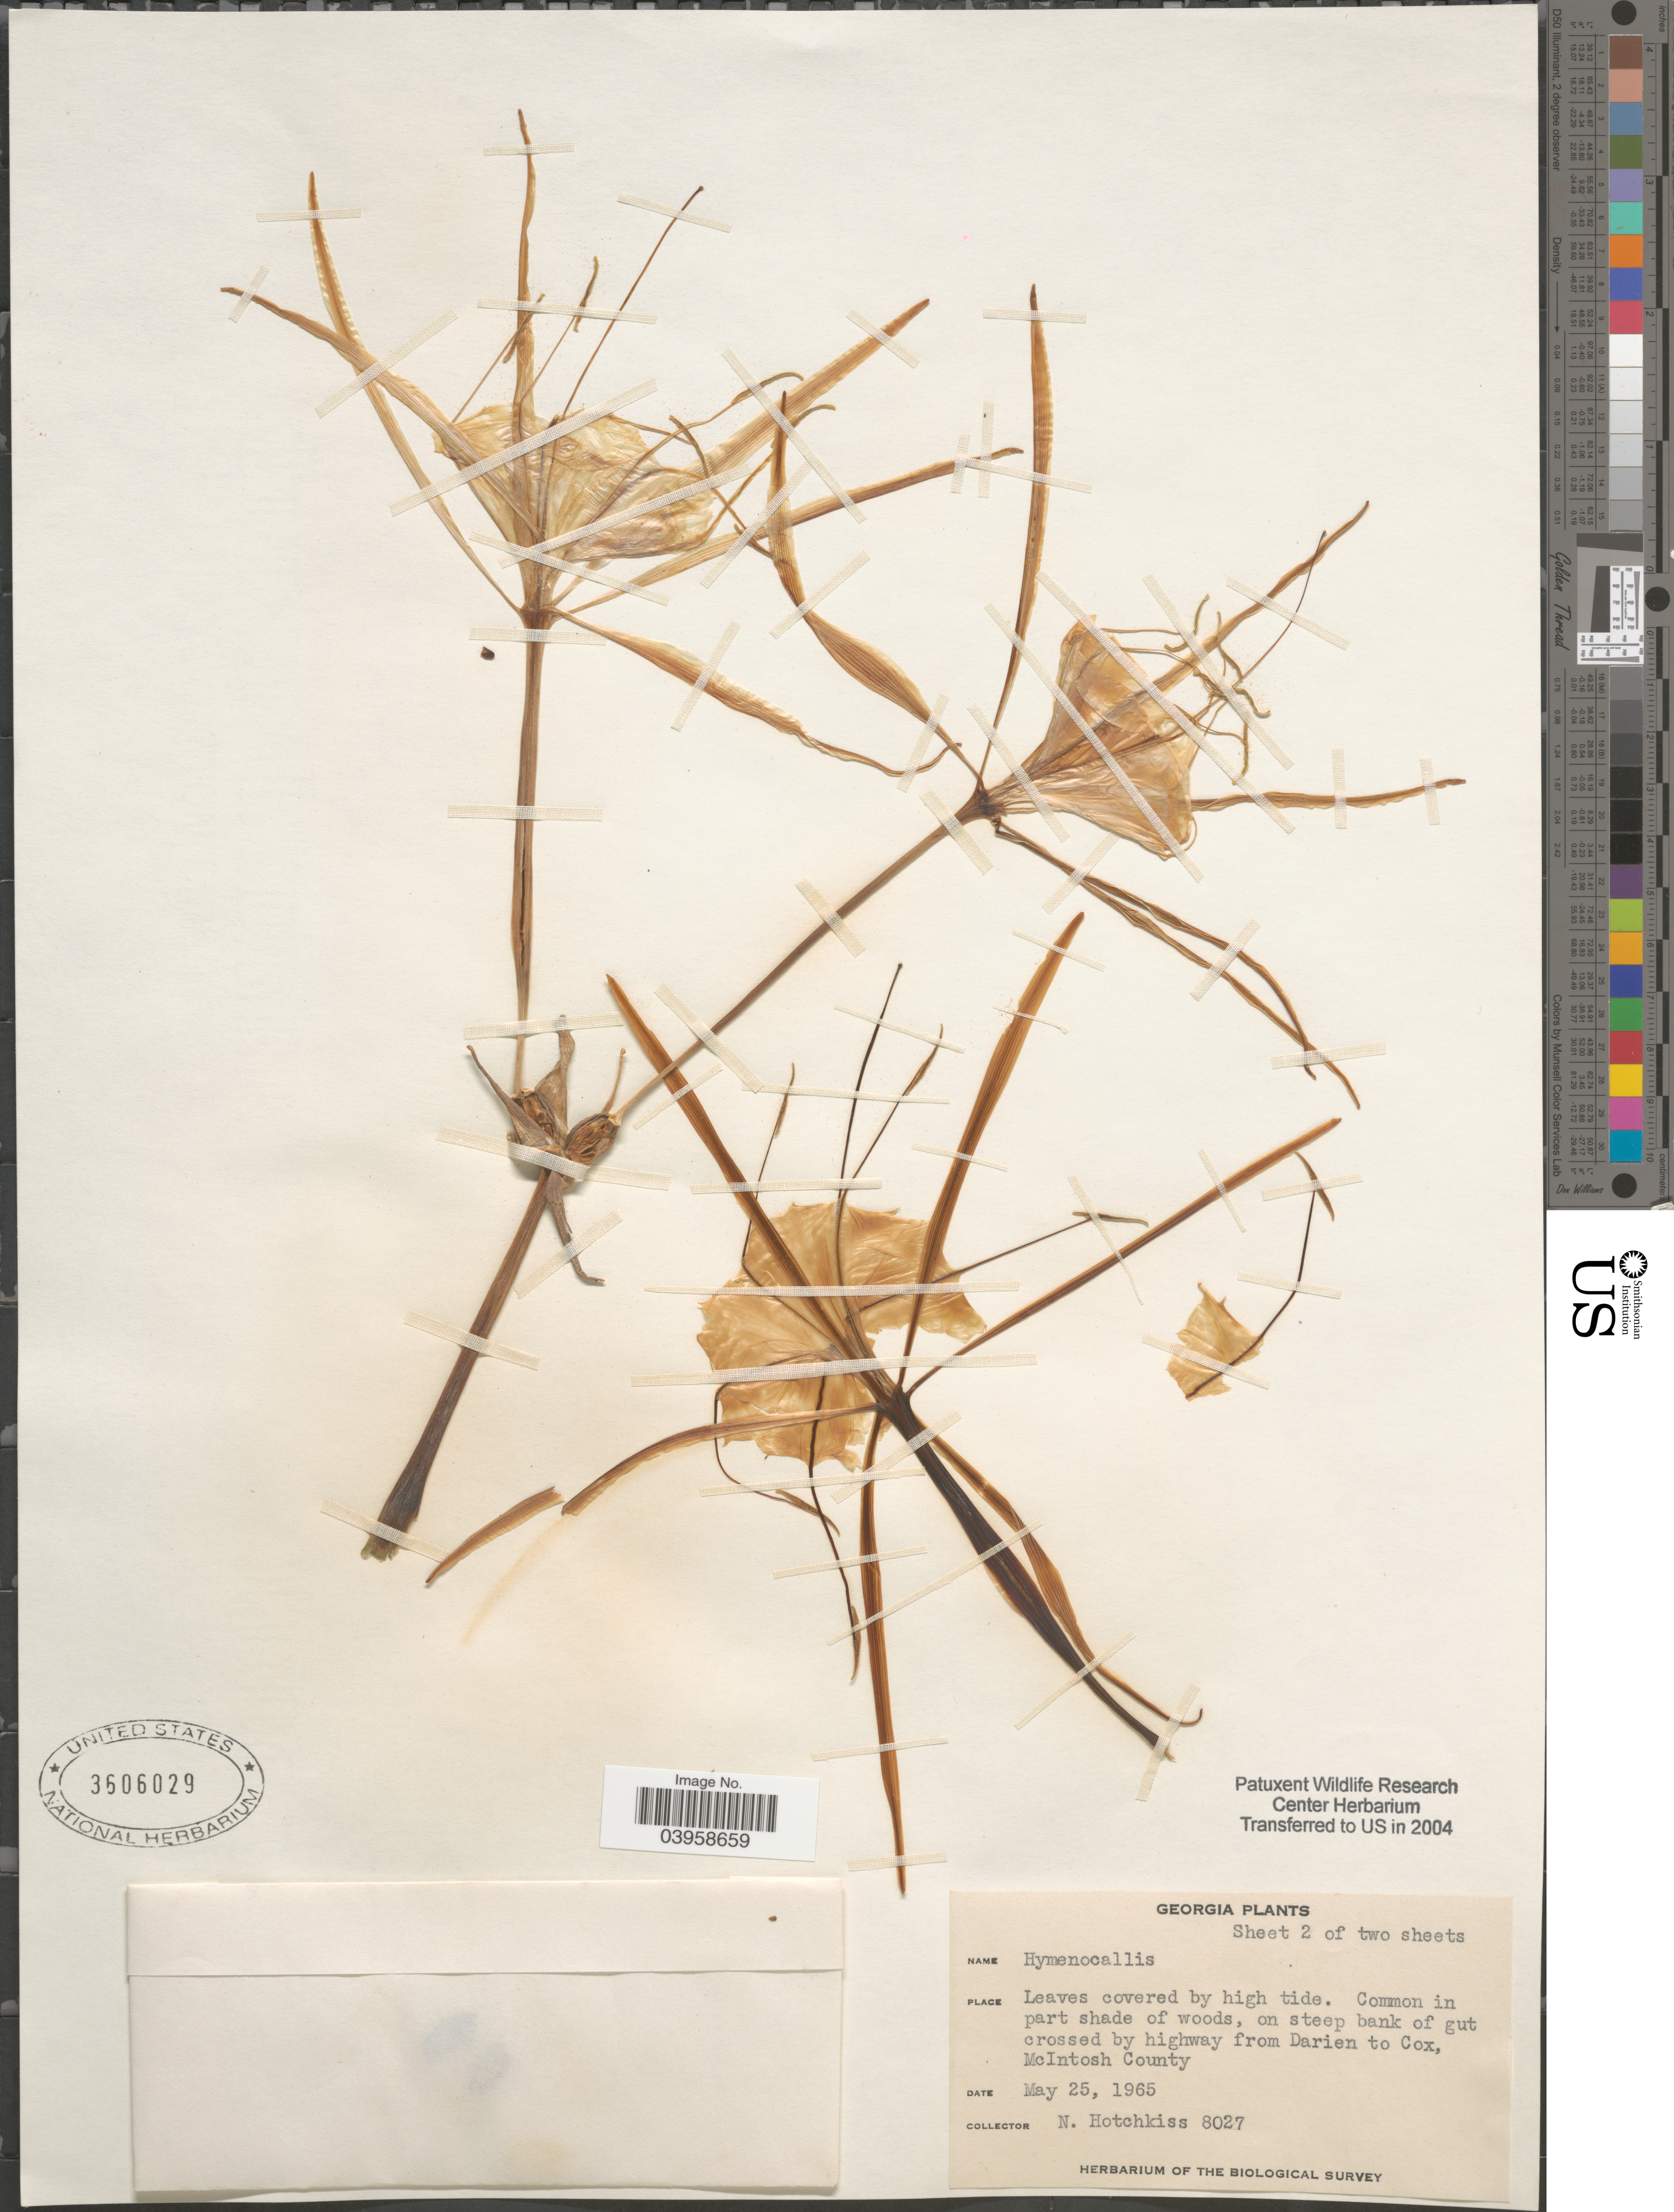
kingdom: Plantae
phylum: Tracheophyta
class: Liliopsida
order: Asparagales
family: Amaryllidaceae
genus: Hymenocallis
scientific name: Hymenocallis sp.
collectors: N. Hotchkiss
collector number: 8027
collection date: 1965-05-25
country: United States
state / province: Georgia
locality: Common in part shade of woods, on steep bank of gut crossed by highway from Darien to Cox, McIntosh County.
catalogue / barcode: US 3606029